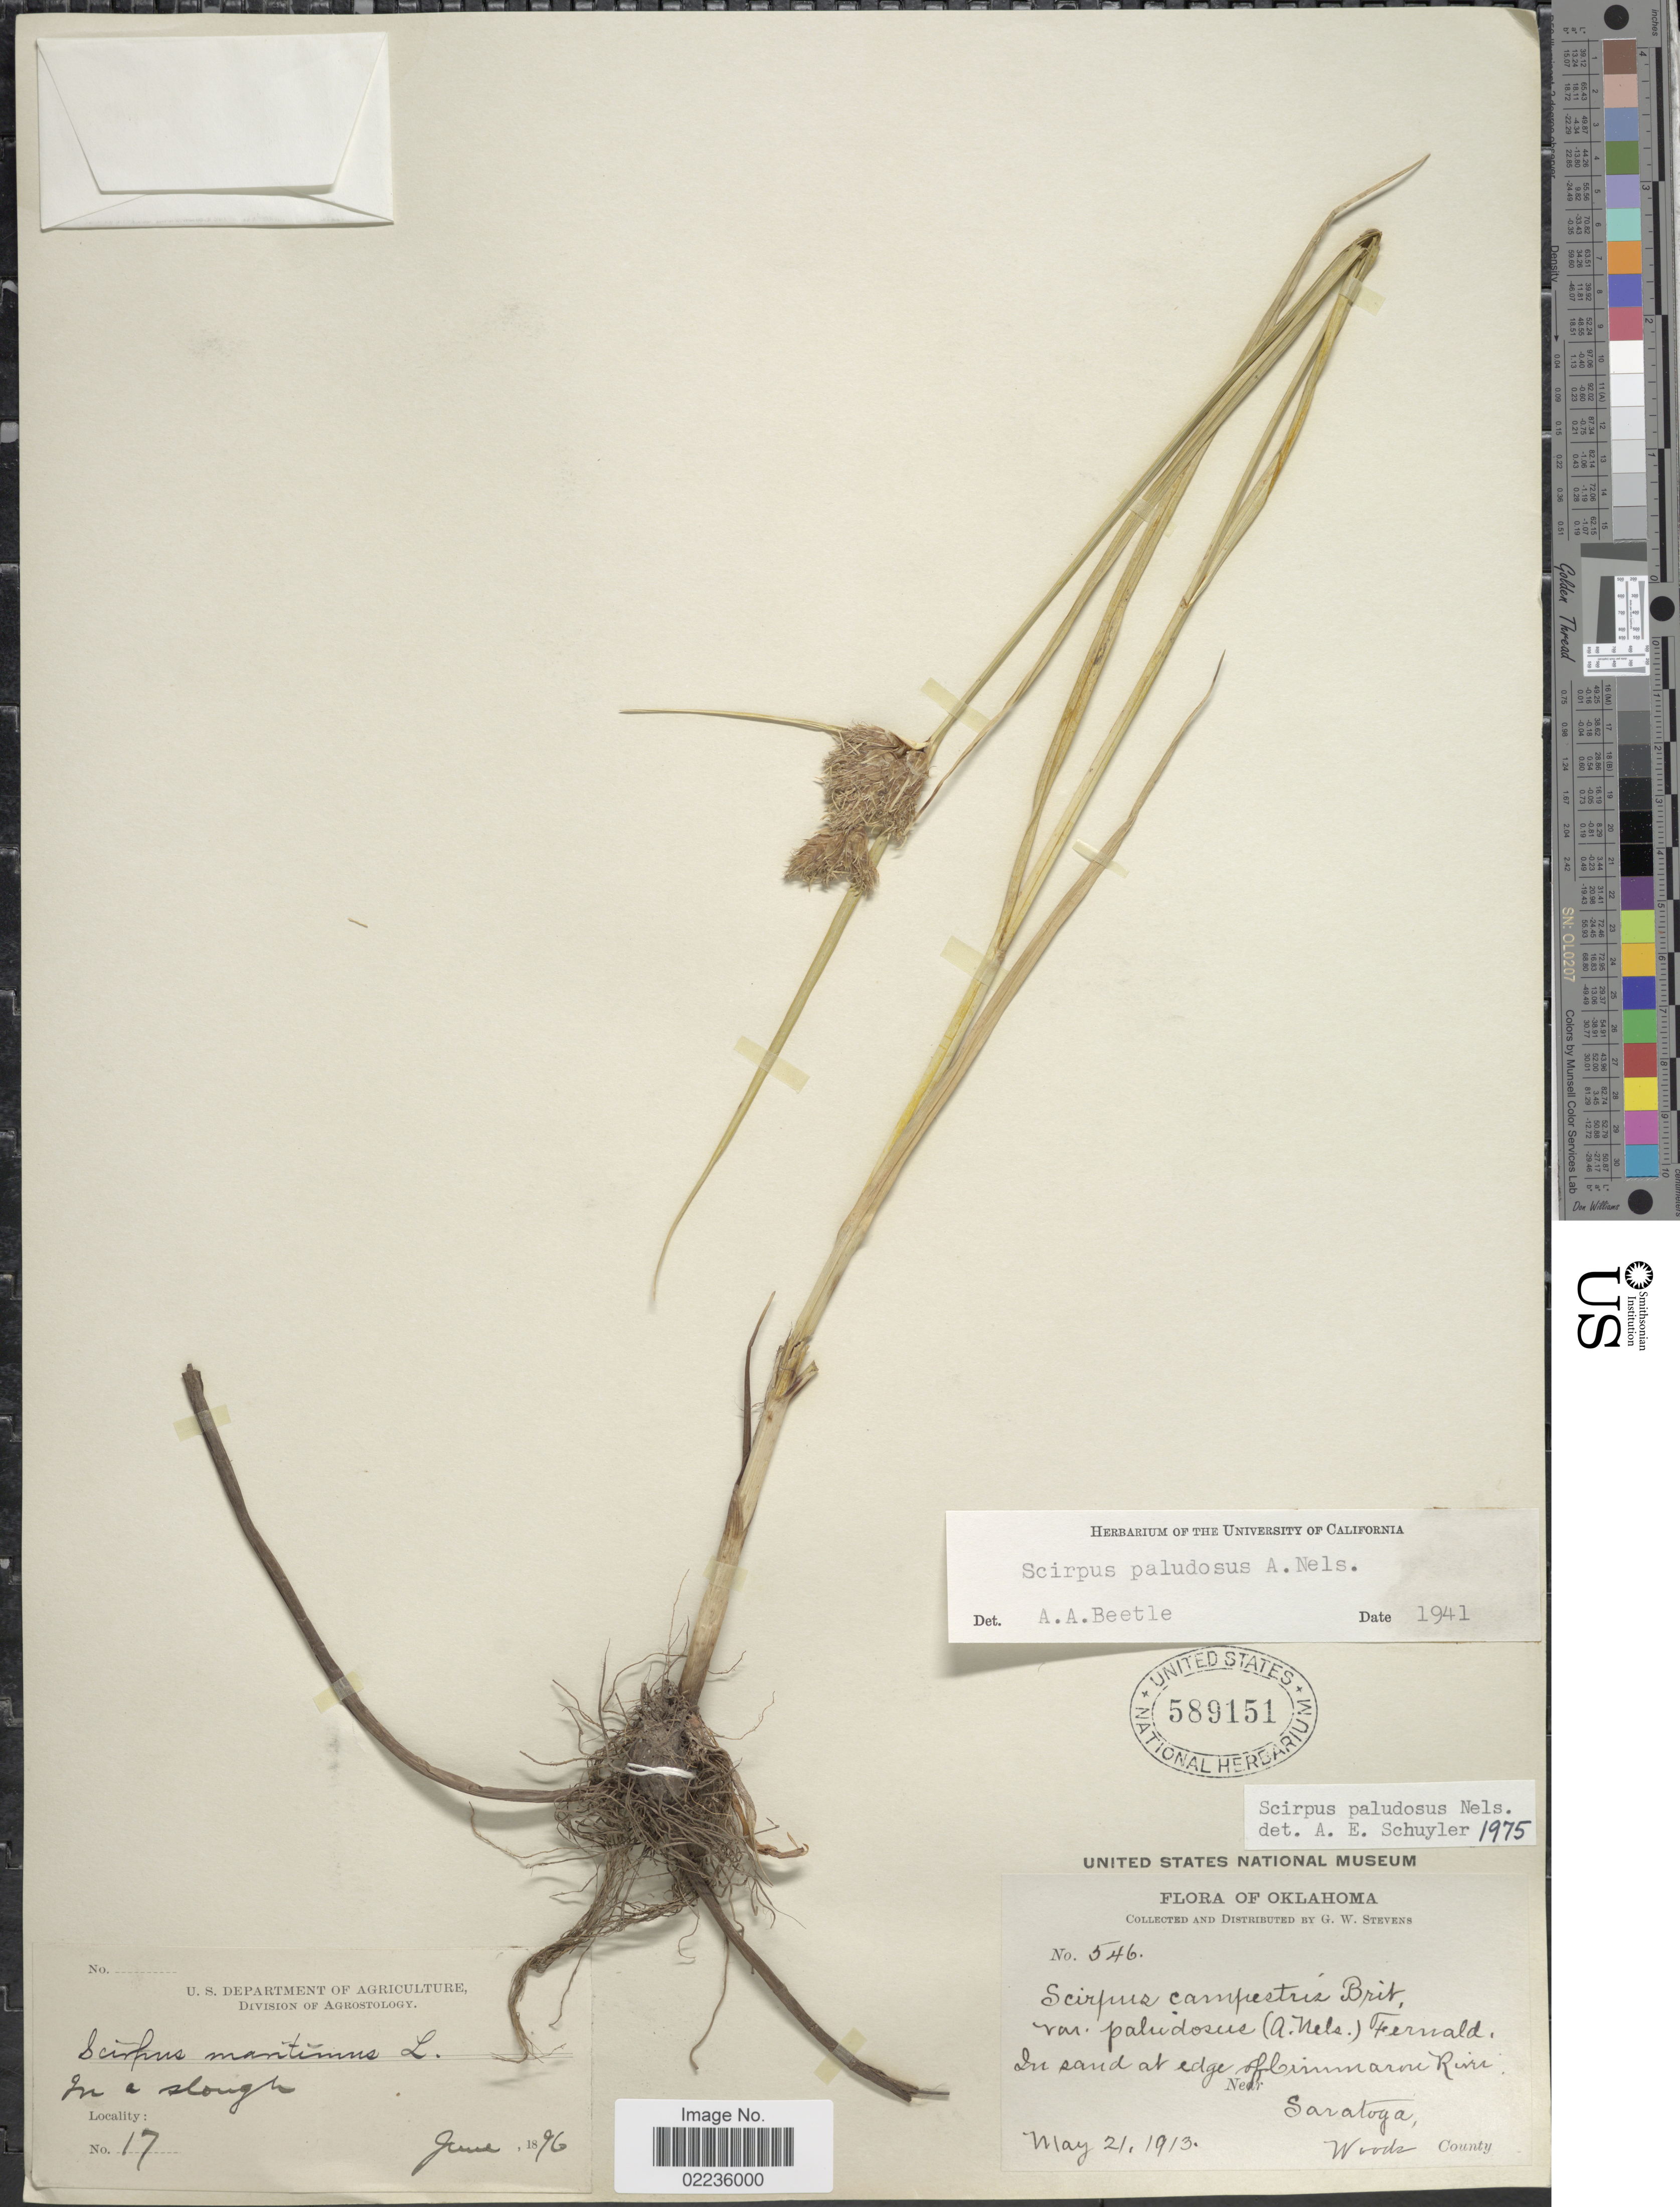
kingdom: Plantae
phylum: Tracheophyta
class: Liliopsida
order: Poales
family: Cyperaceae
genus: Bolboschoenus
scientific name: Bolboschoenus maritimus subsp. paludosus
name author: (A. Nelson) T. Koyama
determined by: Strong, M. T., (US), Smithsonian Institution - National Museum of Natural History (UNITED STATES)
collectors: U.S. Department of Agriculture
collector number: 17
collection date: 1896-06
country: United States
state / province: Oklahoma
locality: In a slough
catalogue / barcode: US 589151